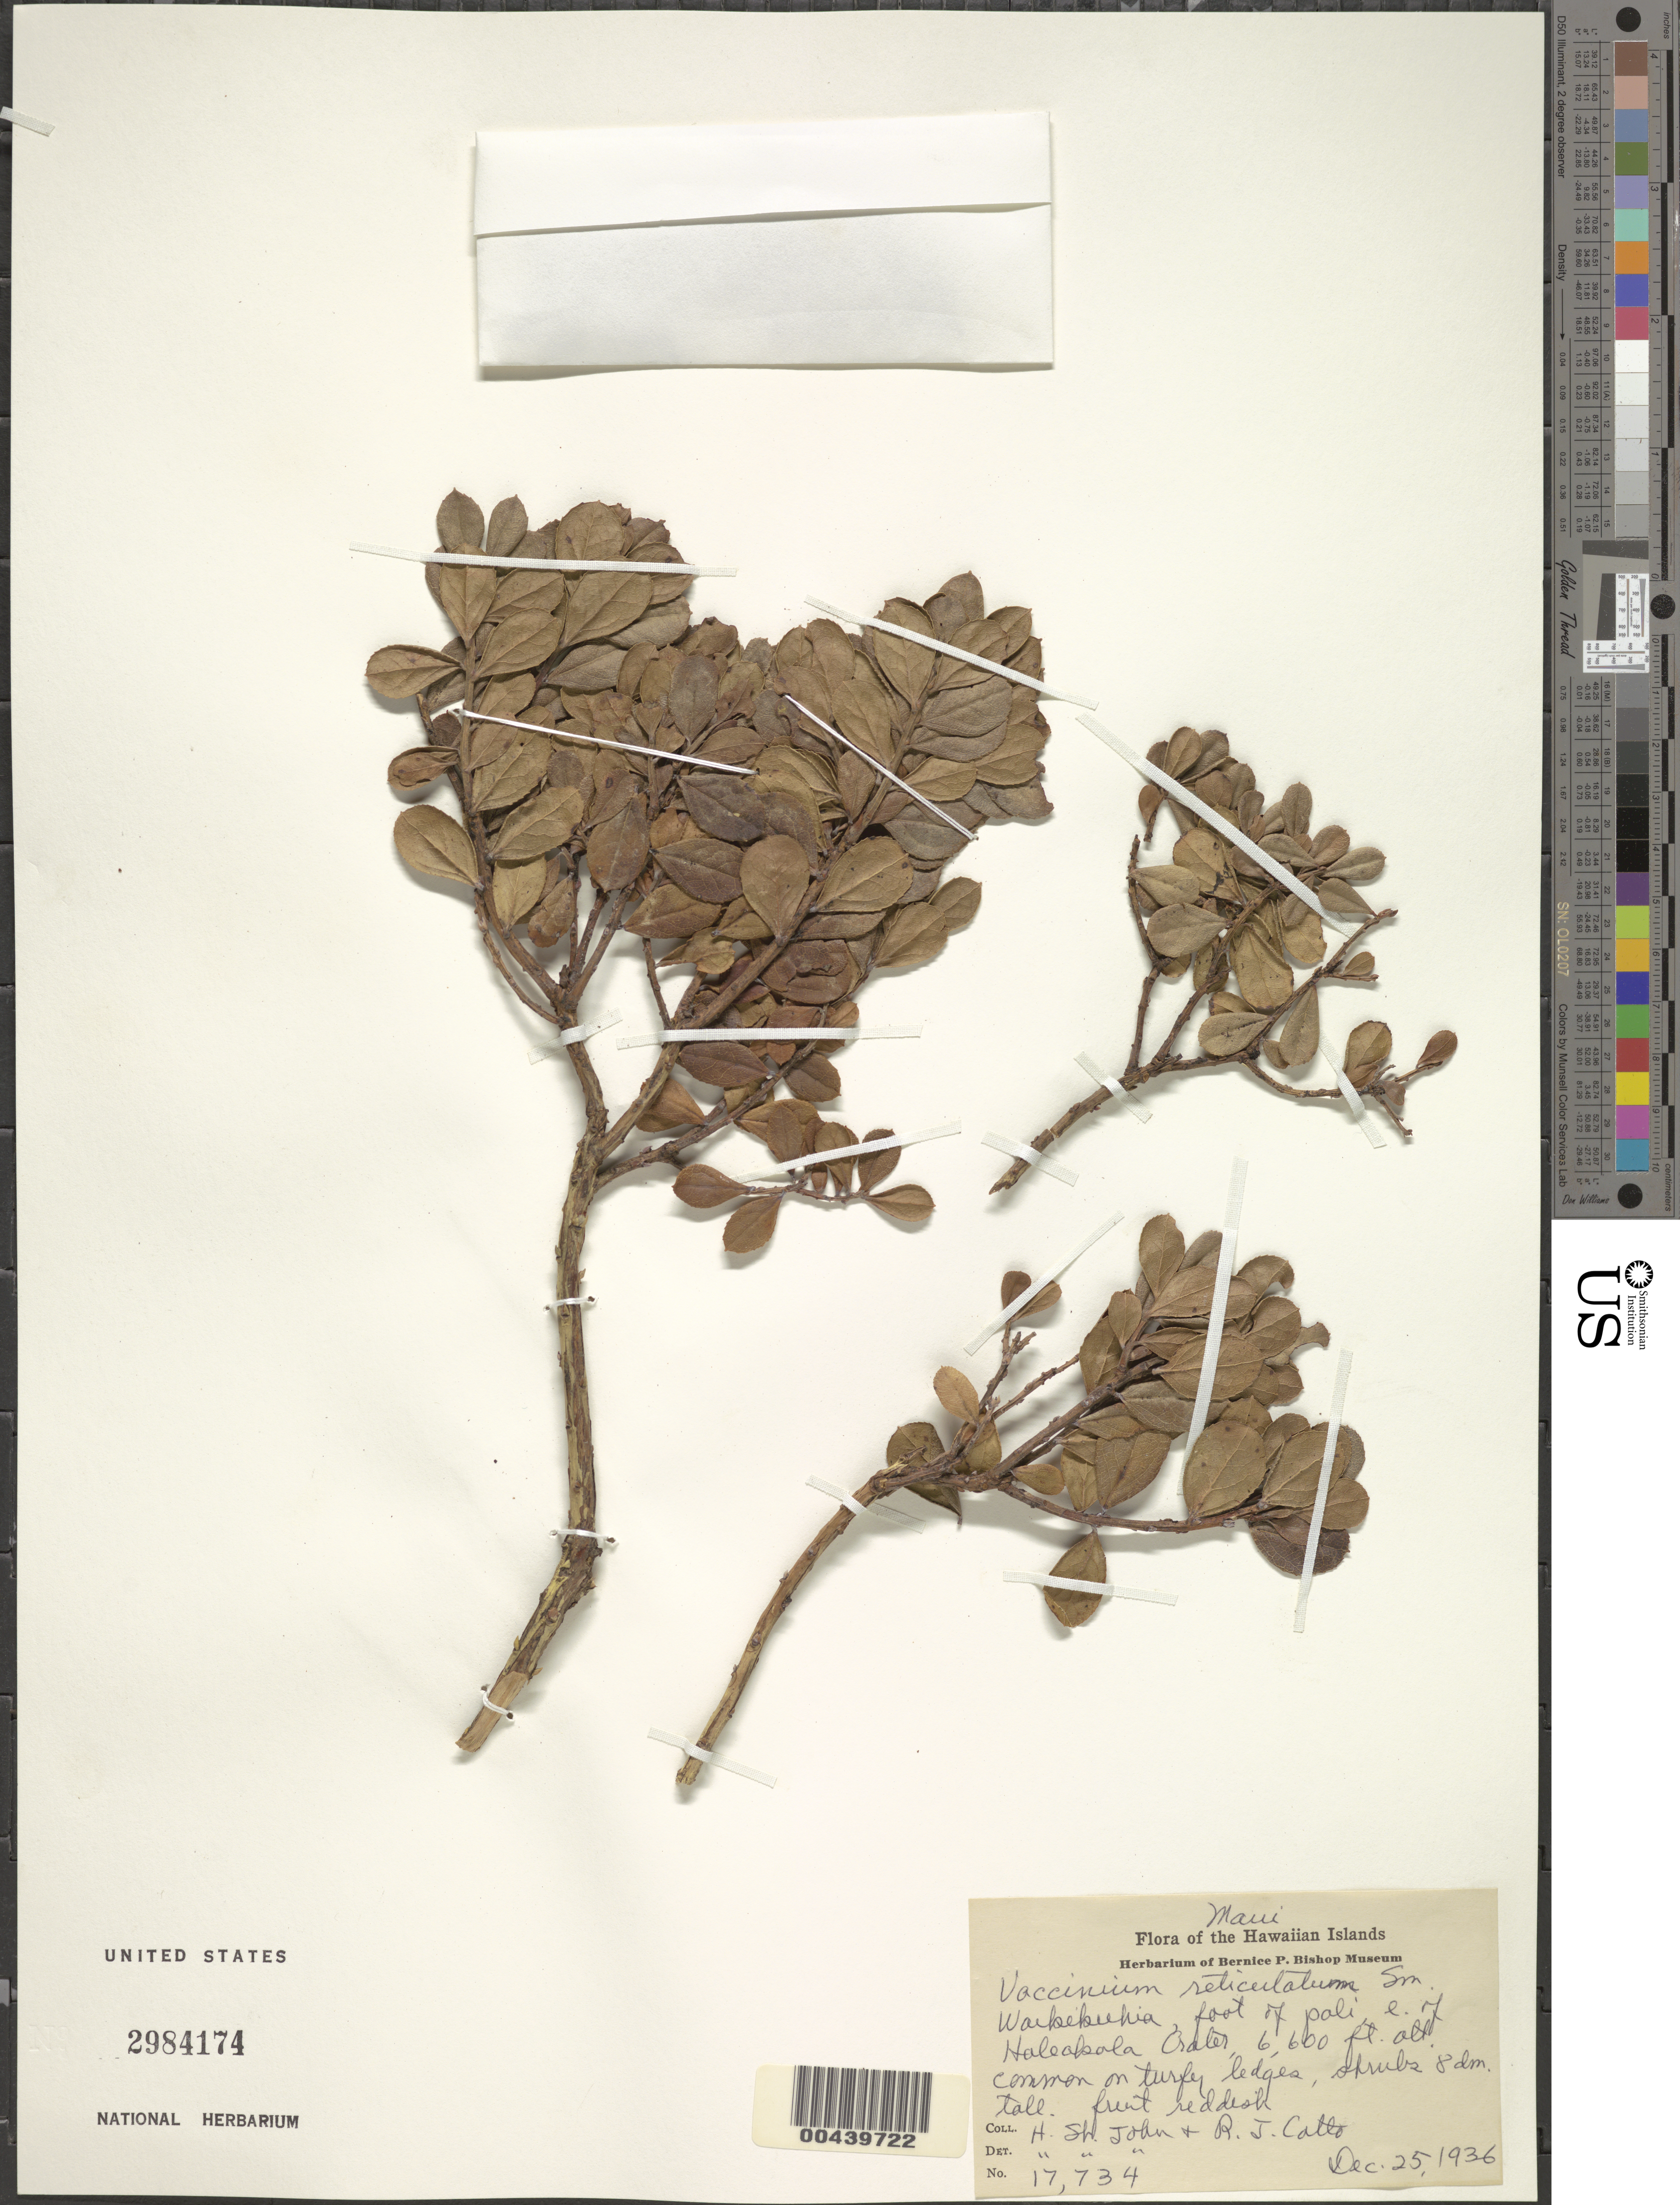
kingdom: Plantae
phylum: Tracheophyta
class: Magnoliopsida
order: Ericales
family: Ericaceae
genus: Vaccinium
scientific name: Vaccinium reticulatum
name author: Sm.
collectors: H. St. John & R. Catto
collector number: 17734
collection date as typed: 25 Dec 1936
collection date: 1936-12-25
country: United States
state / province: Hawaii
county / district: Maui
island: Maui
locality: Waikekuhia, foot of pali E of Haleakala Crater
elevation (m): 2012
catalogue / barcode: US 2984174